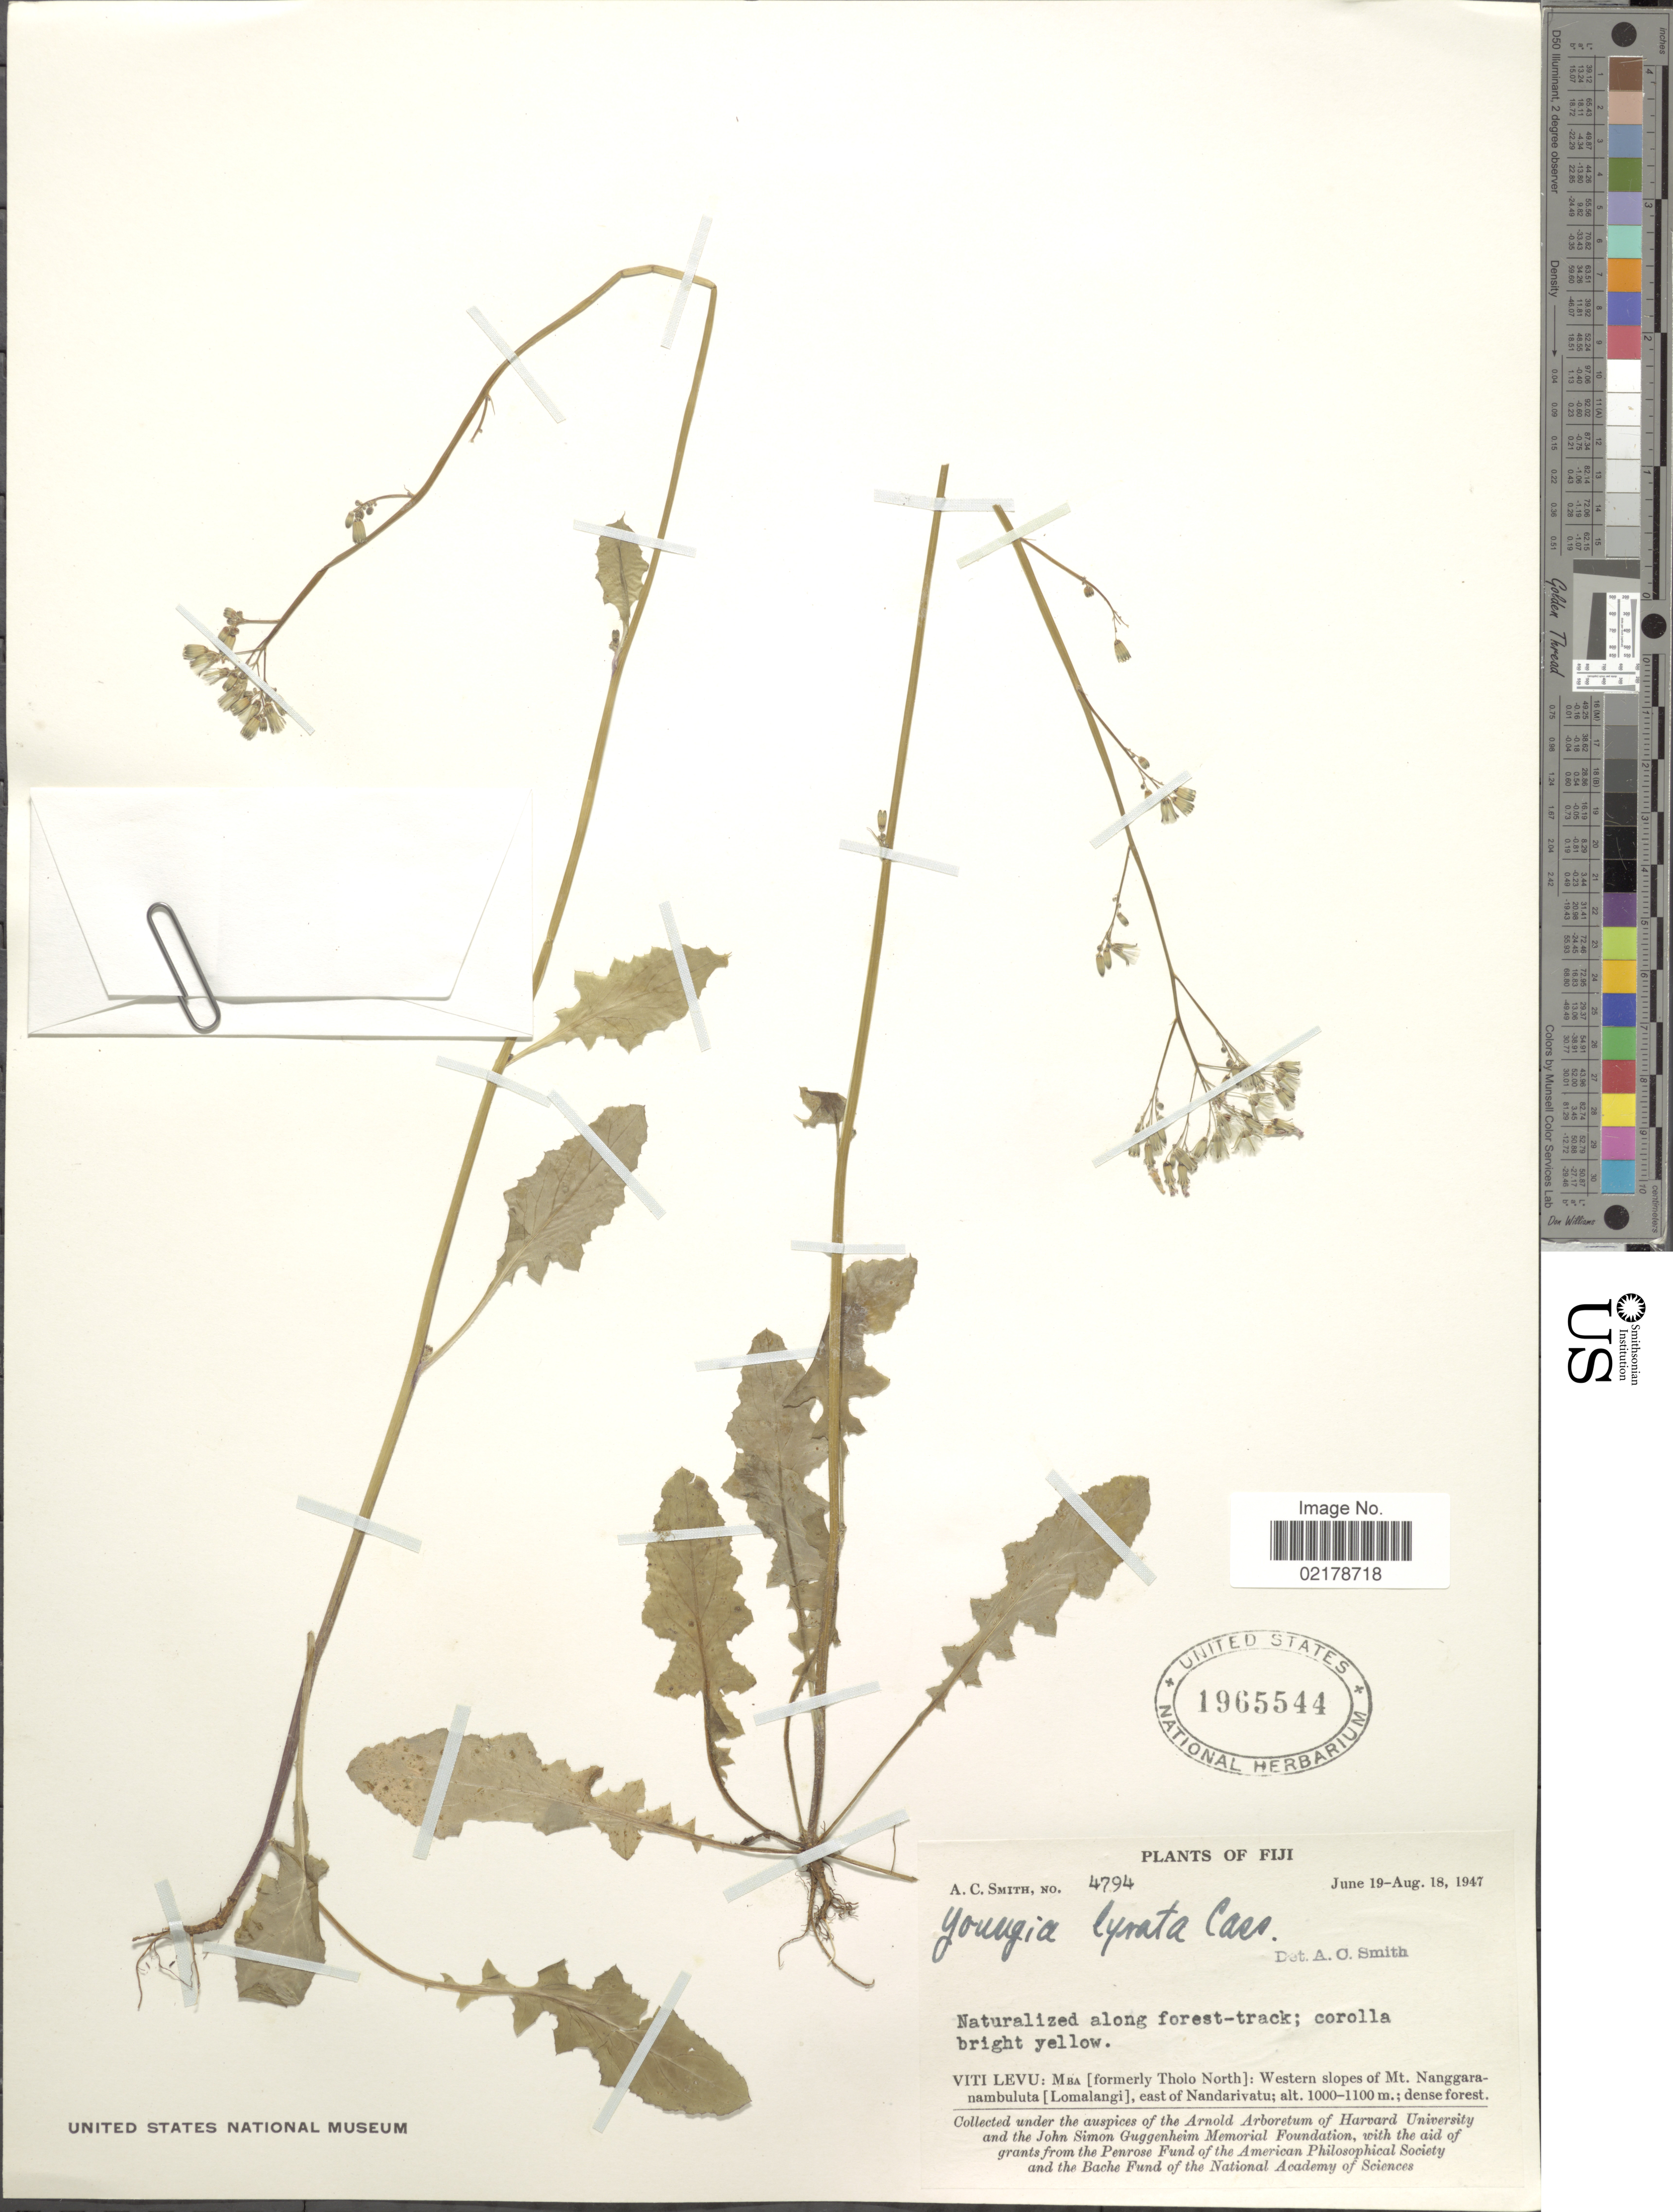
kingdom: Plantae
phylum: Tracheophyta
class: Magnoliopsida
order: Asterales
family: Asteraceae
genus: Youngia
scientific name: Youngia japonica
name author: (L.) DC.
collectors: A. C. Smith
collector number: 4794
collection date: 1947-06-19/1947-08-18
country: Fiji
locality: Viti Levu: Mba [formerly Tholo North]: Western slopes of Mt. Nanggara-nambuluta [Lomalangi], east of Nandarivatu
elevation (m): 1000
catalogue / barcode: US 1965544